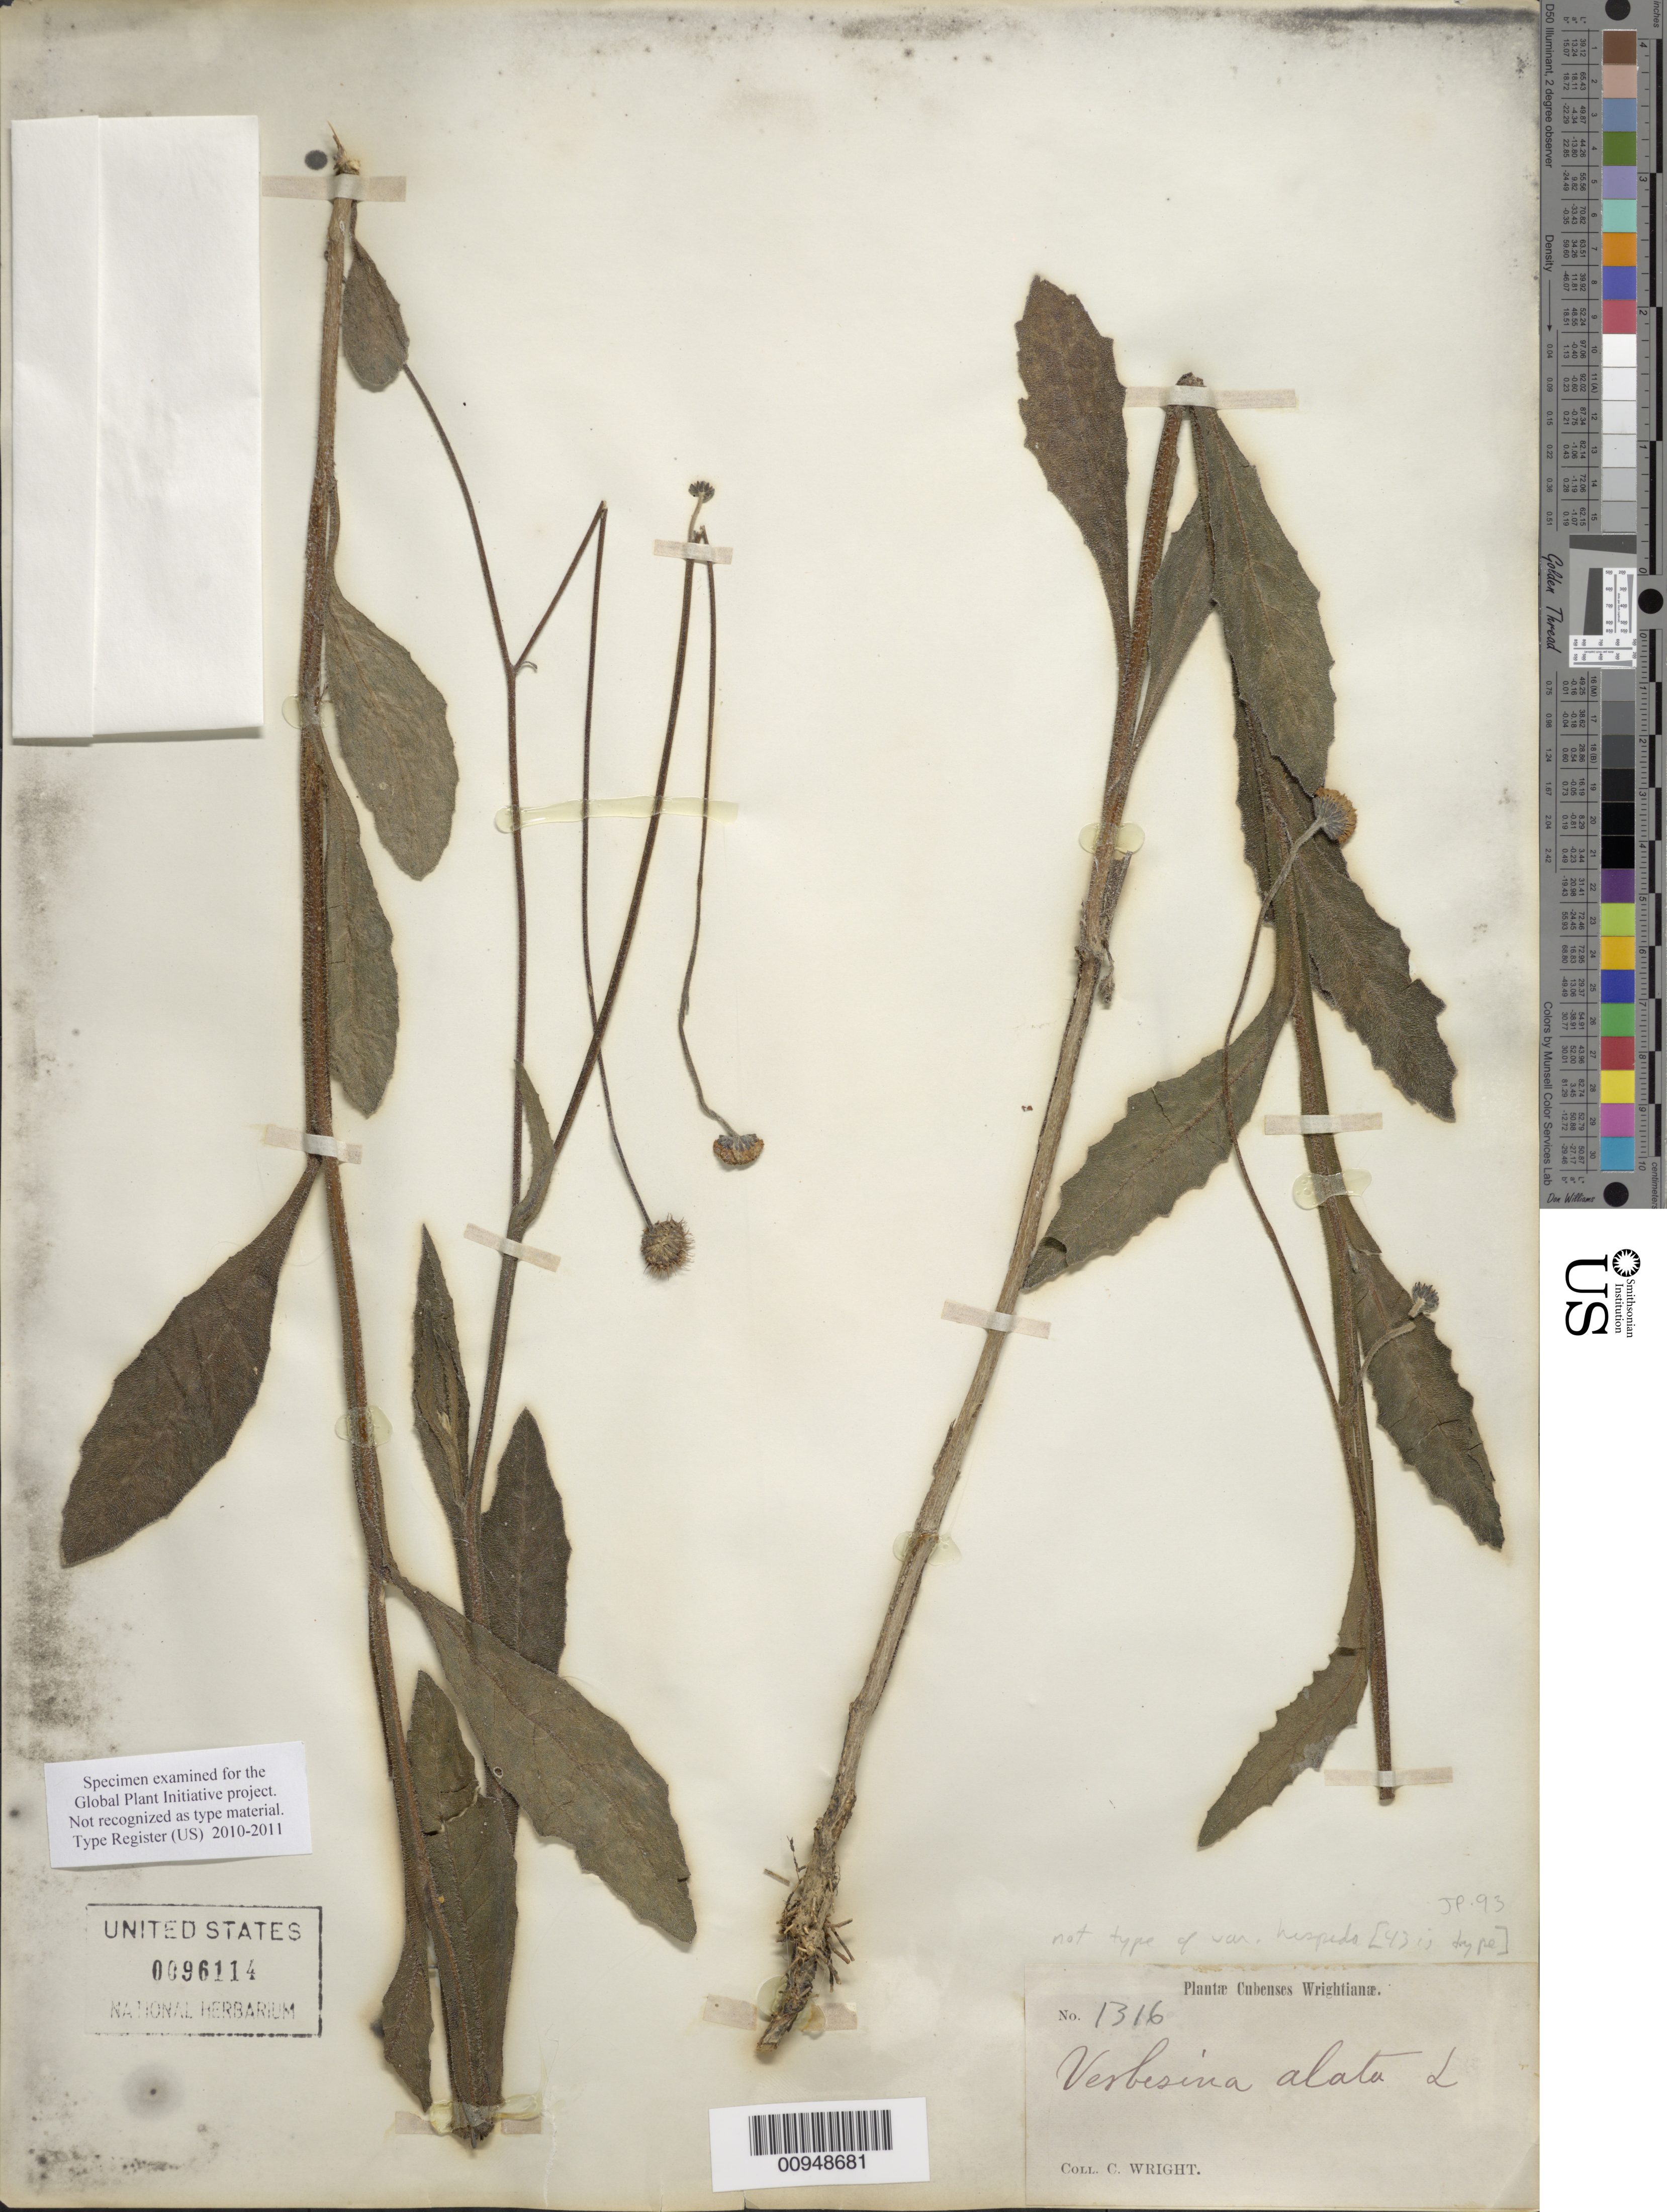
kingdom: Plantae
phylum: Tracheophyta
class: Magnoliopsida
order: Asterales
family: Asteraceae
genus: Verbesina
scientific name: Verbesina alata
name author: L.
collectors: C. Wright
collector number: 1316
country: Cuba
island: Cuba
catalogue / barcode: US 96114